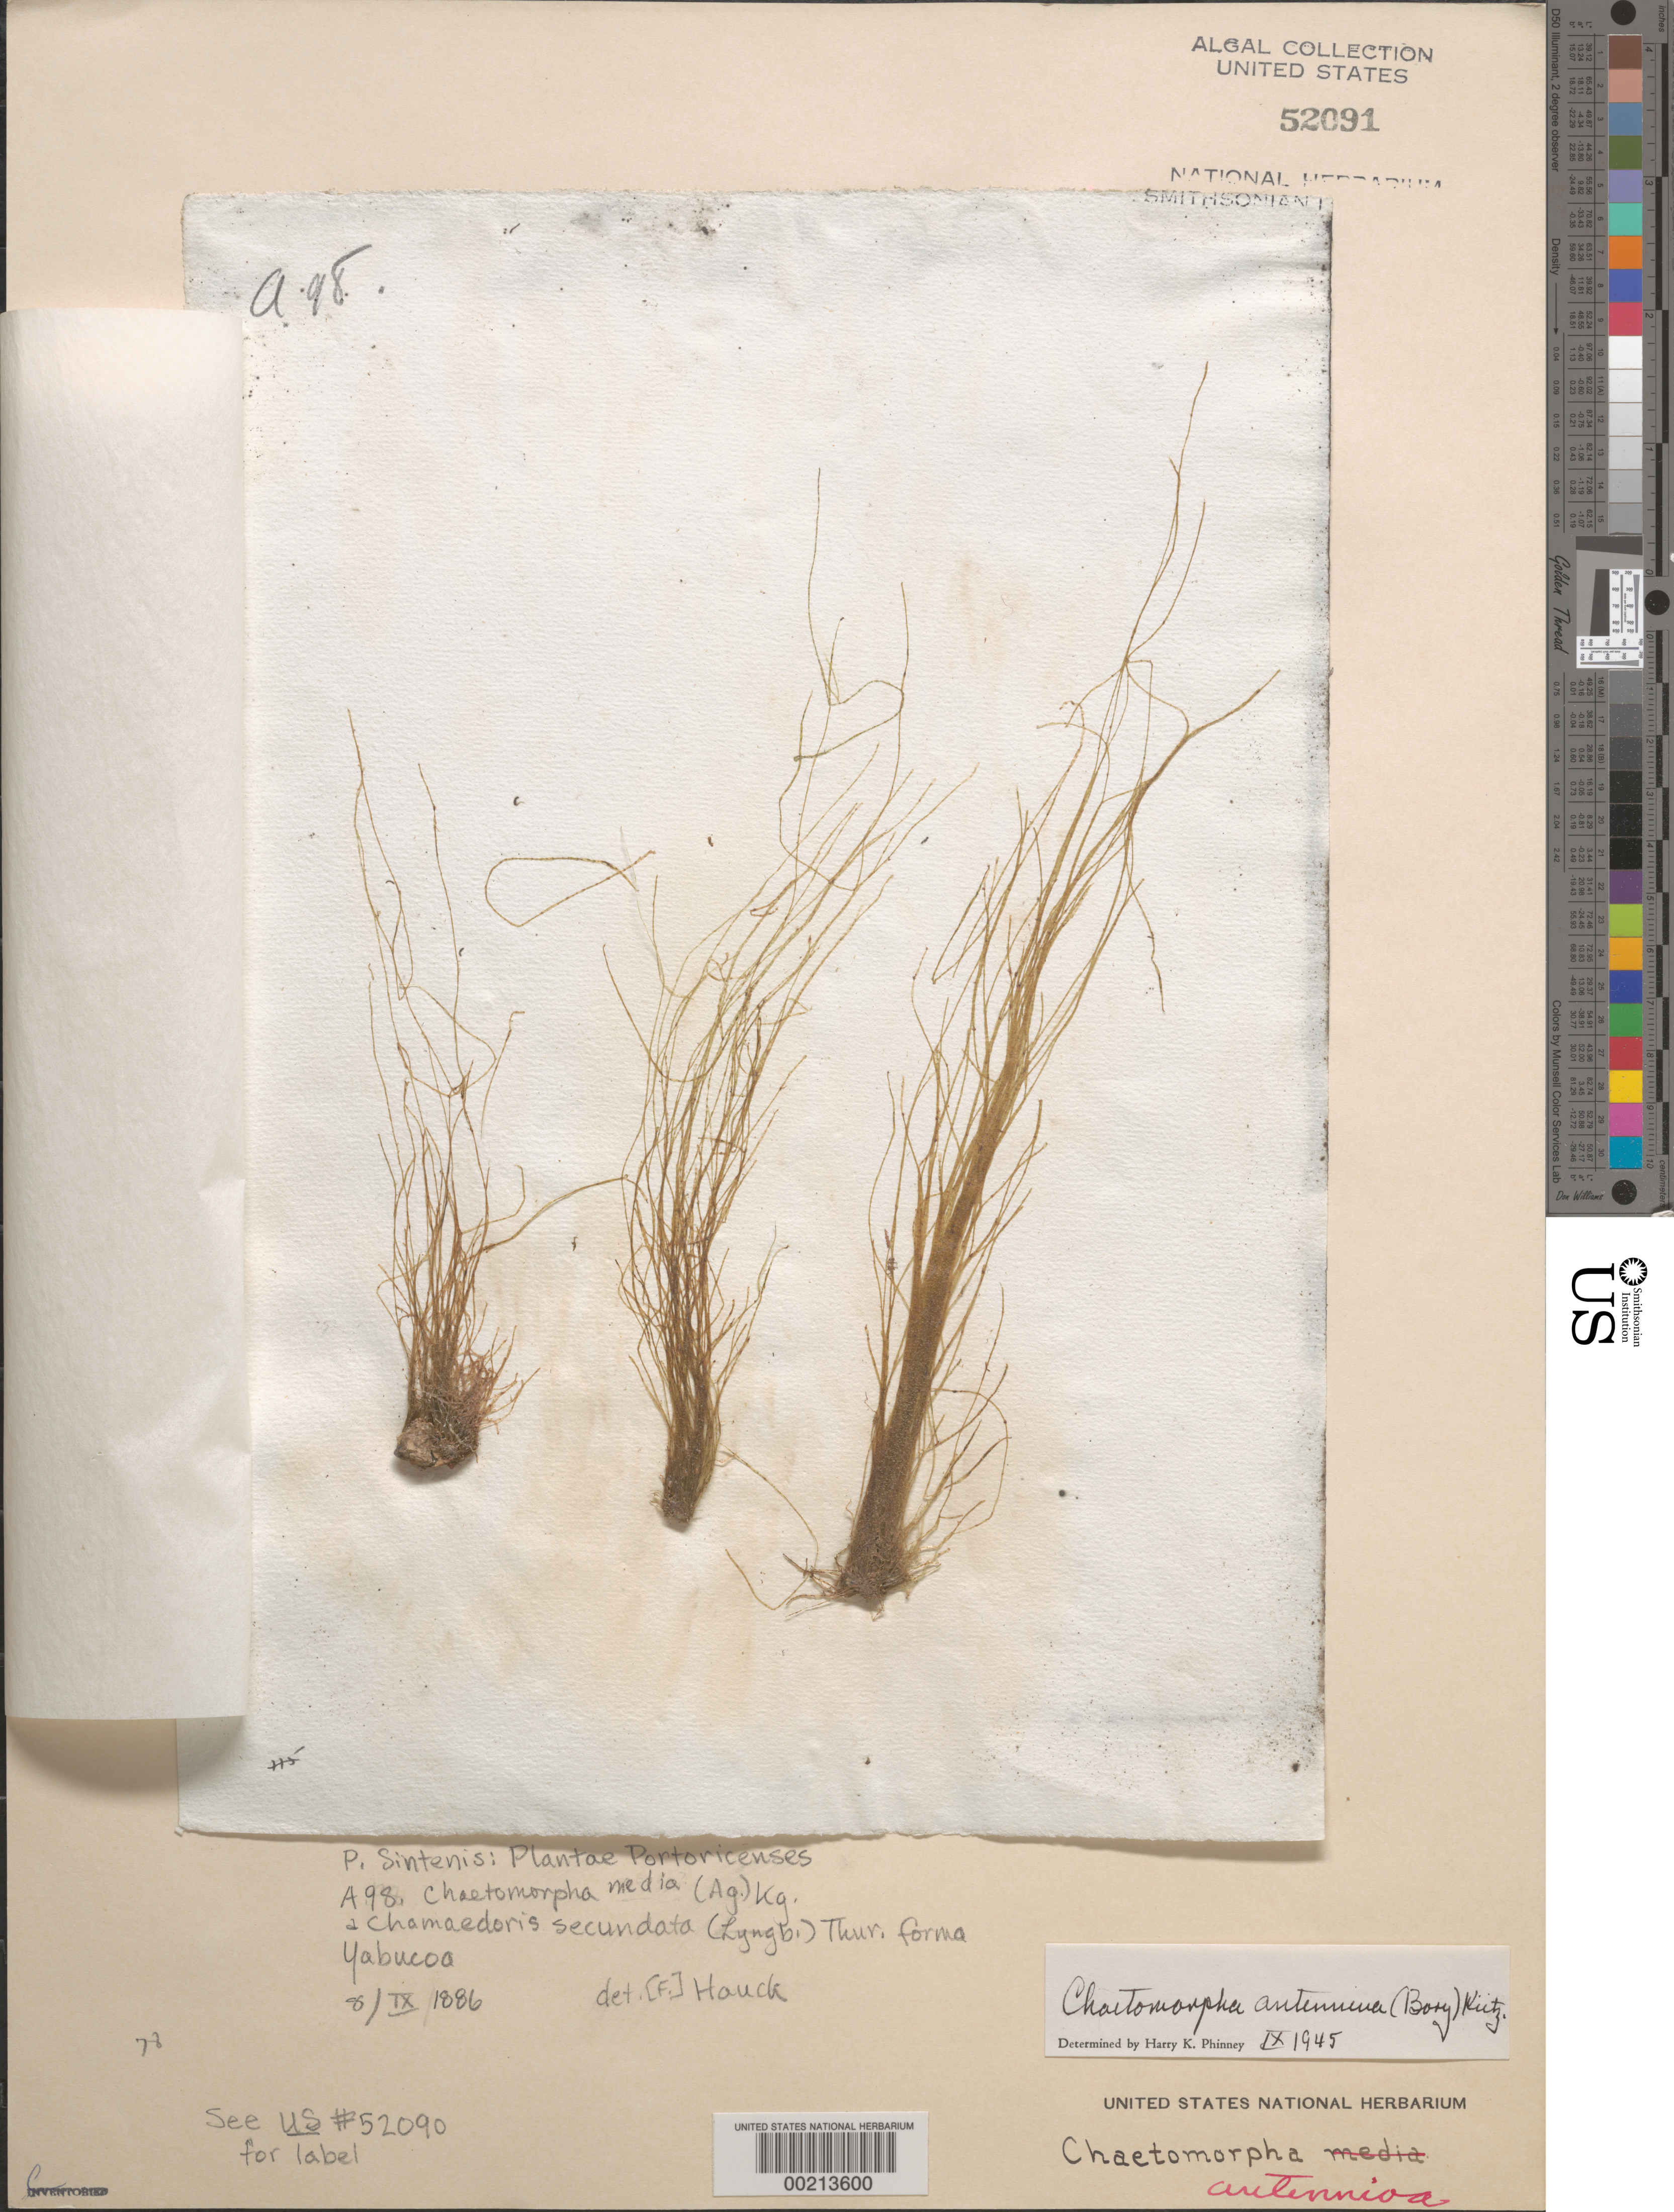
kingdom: Plantae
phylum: Chlorophyta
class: Ulvophyceae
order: Cladophorales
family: Cladophoraceae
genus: Chaetomorpha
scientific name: Chaetomorpha antennina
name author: (Bory) Kütz.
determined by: Phinney, H. K.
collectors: P. Sintenis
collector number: A98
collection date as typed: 08 Sep 1886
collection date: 1886-09-08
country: Puerto Rico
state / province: Yabucoa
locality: Yabucoa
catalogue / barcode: US 52091